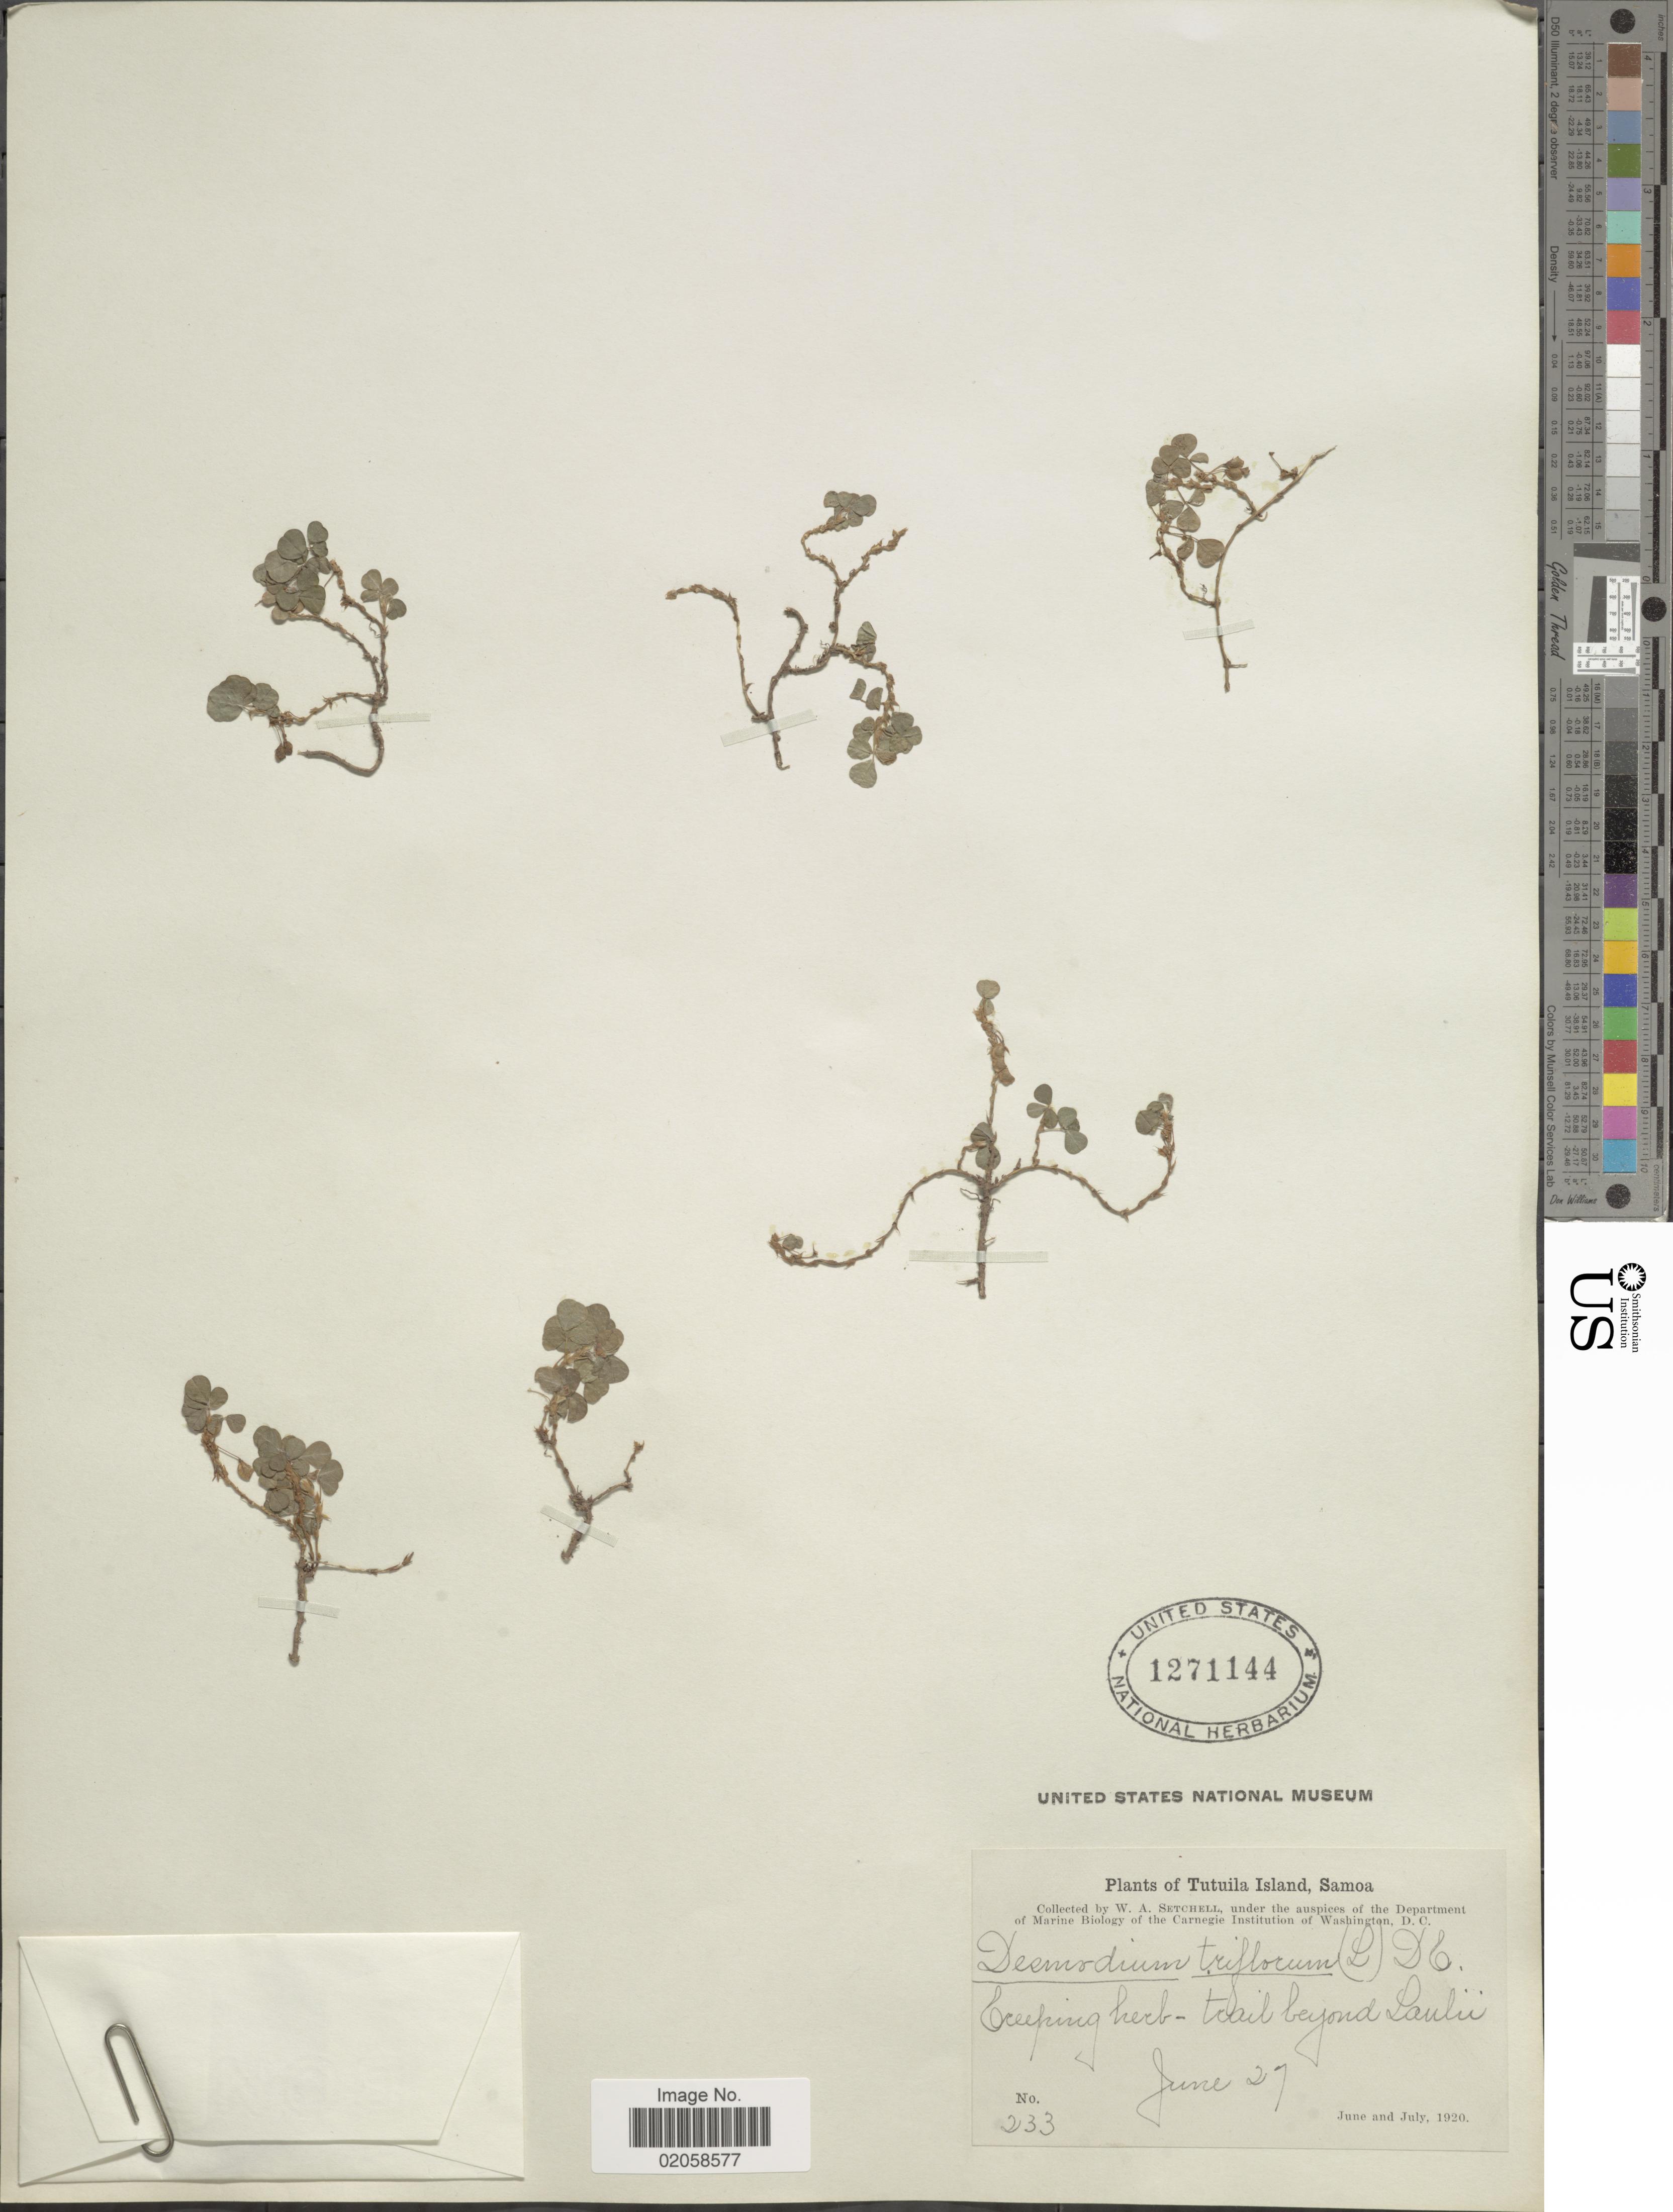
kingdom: Plantae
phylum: Tracheophyta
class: Magnoliopsida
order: Fabales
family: Fabaceae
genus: Grona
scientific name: Grona triflora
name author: (L.) H. Ohashi & K. Ohashi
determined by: Strong, Mark T., (BOT), Smithsonian Institution - National Museum of Natural History (UNITED STATES)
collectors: W. Setchell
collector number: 233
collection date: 1920-06-27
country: American Samoa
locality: Tutuila Island, Samoa, Trail beyond Laulii [interpreted]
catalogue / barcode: US 1271144